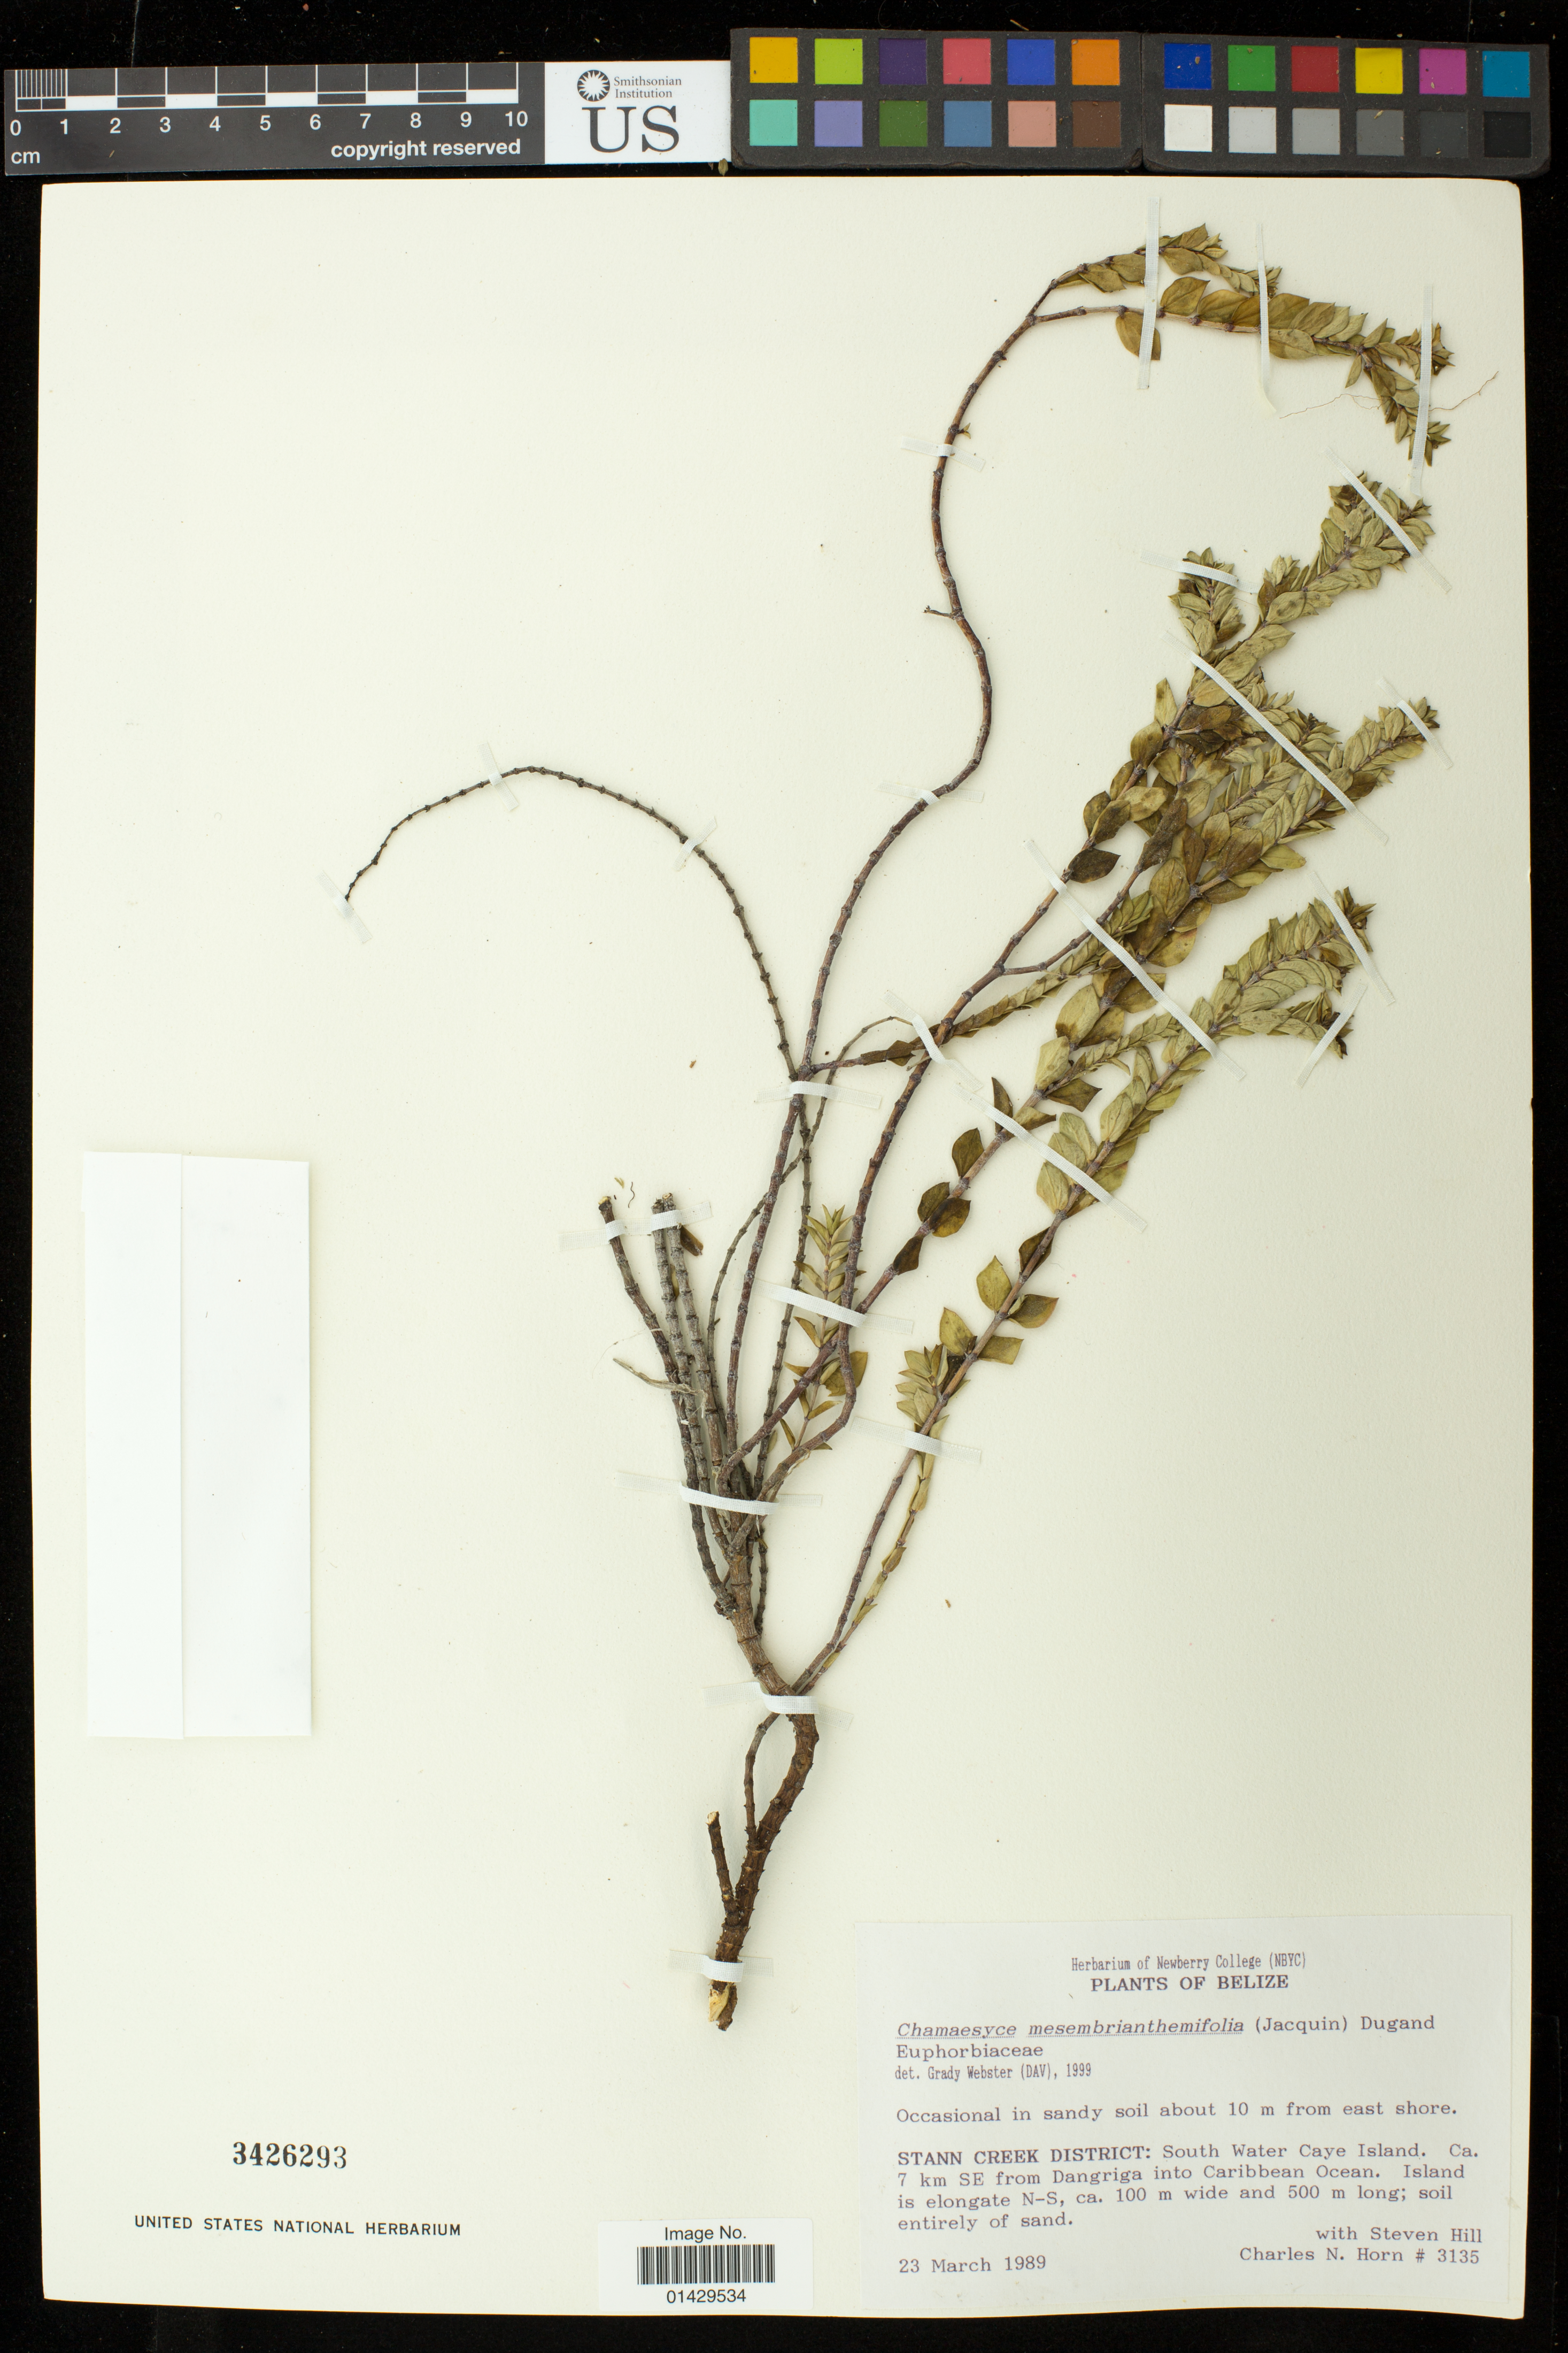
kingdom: Plantae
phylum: Tracheophyta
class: Magnoliopsida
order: Malpighiales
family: Euphorbiaceae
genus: Euphorbia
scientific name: Euphorbia mesembryanthemifolia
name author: Jacq.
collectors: C. N. Horn & S. Hill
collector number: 3135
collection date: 1989-03-23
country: Belize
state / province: Stann Creek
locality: South Water Caye Island. Ca. 7 km SE from Dangriga into Caribbean Ocean. Island is elongate N-S, ca. 100 m wide and 500 m long. Occasional in sandy soil about 10 m from east shore.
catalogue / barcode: US 3426293